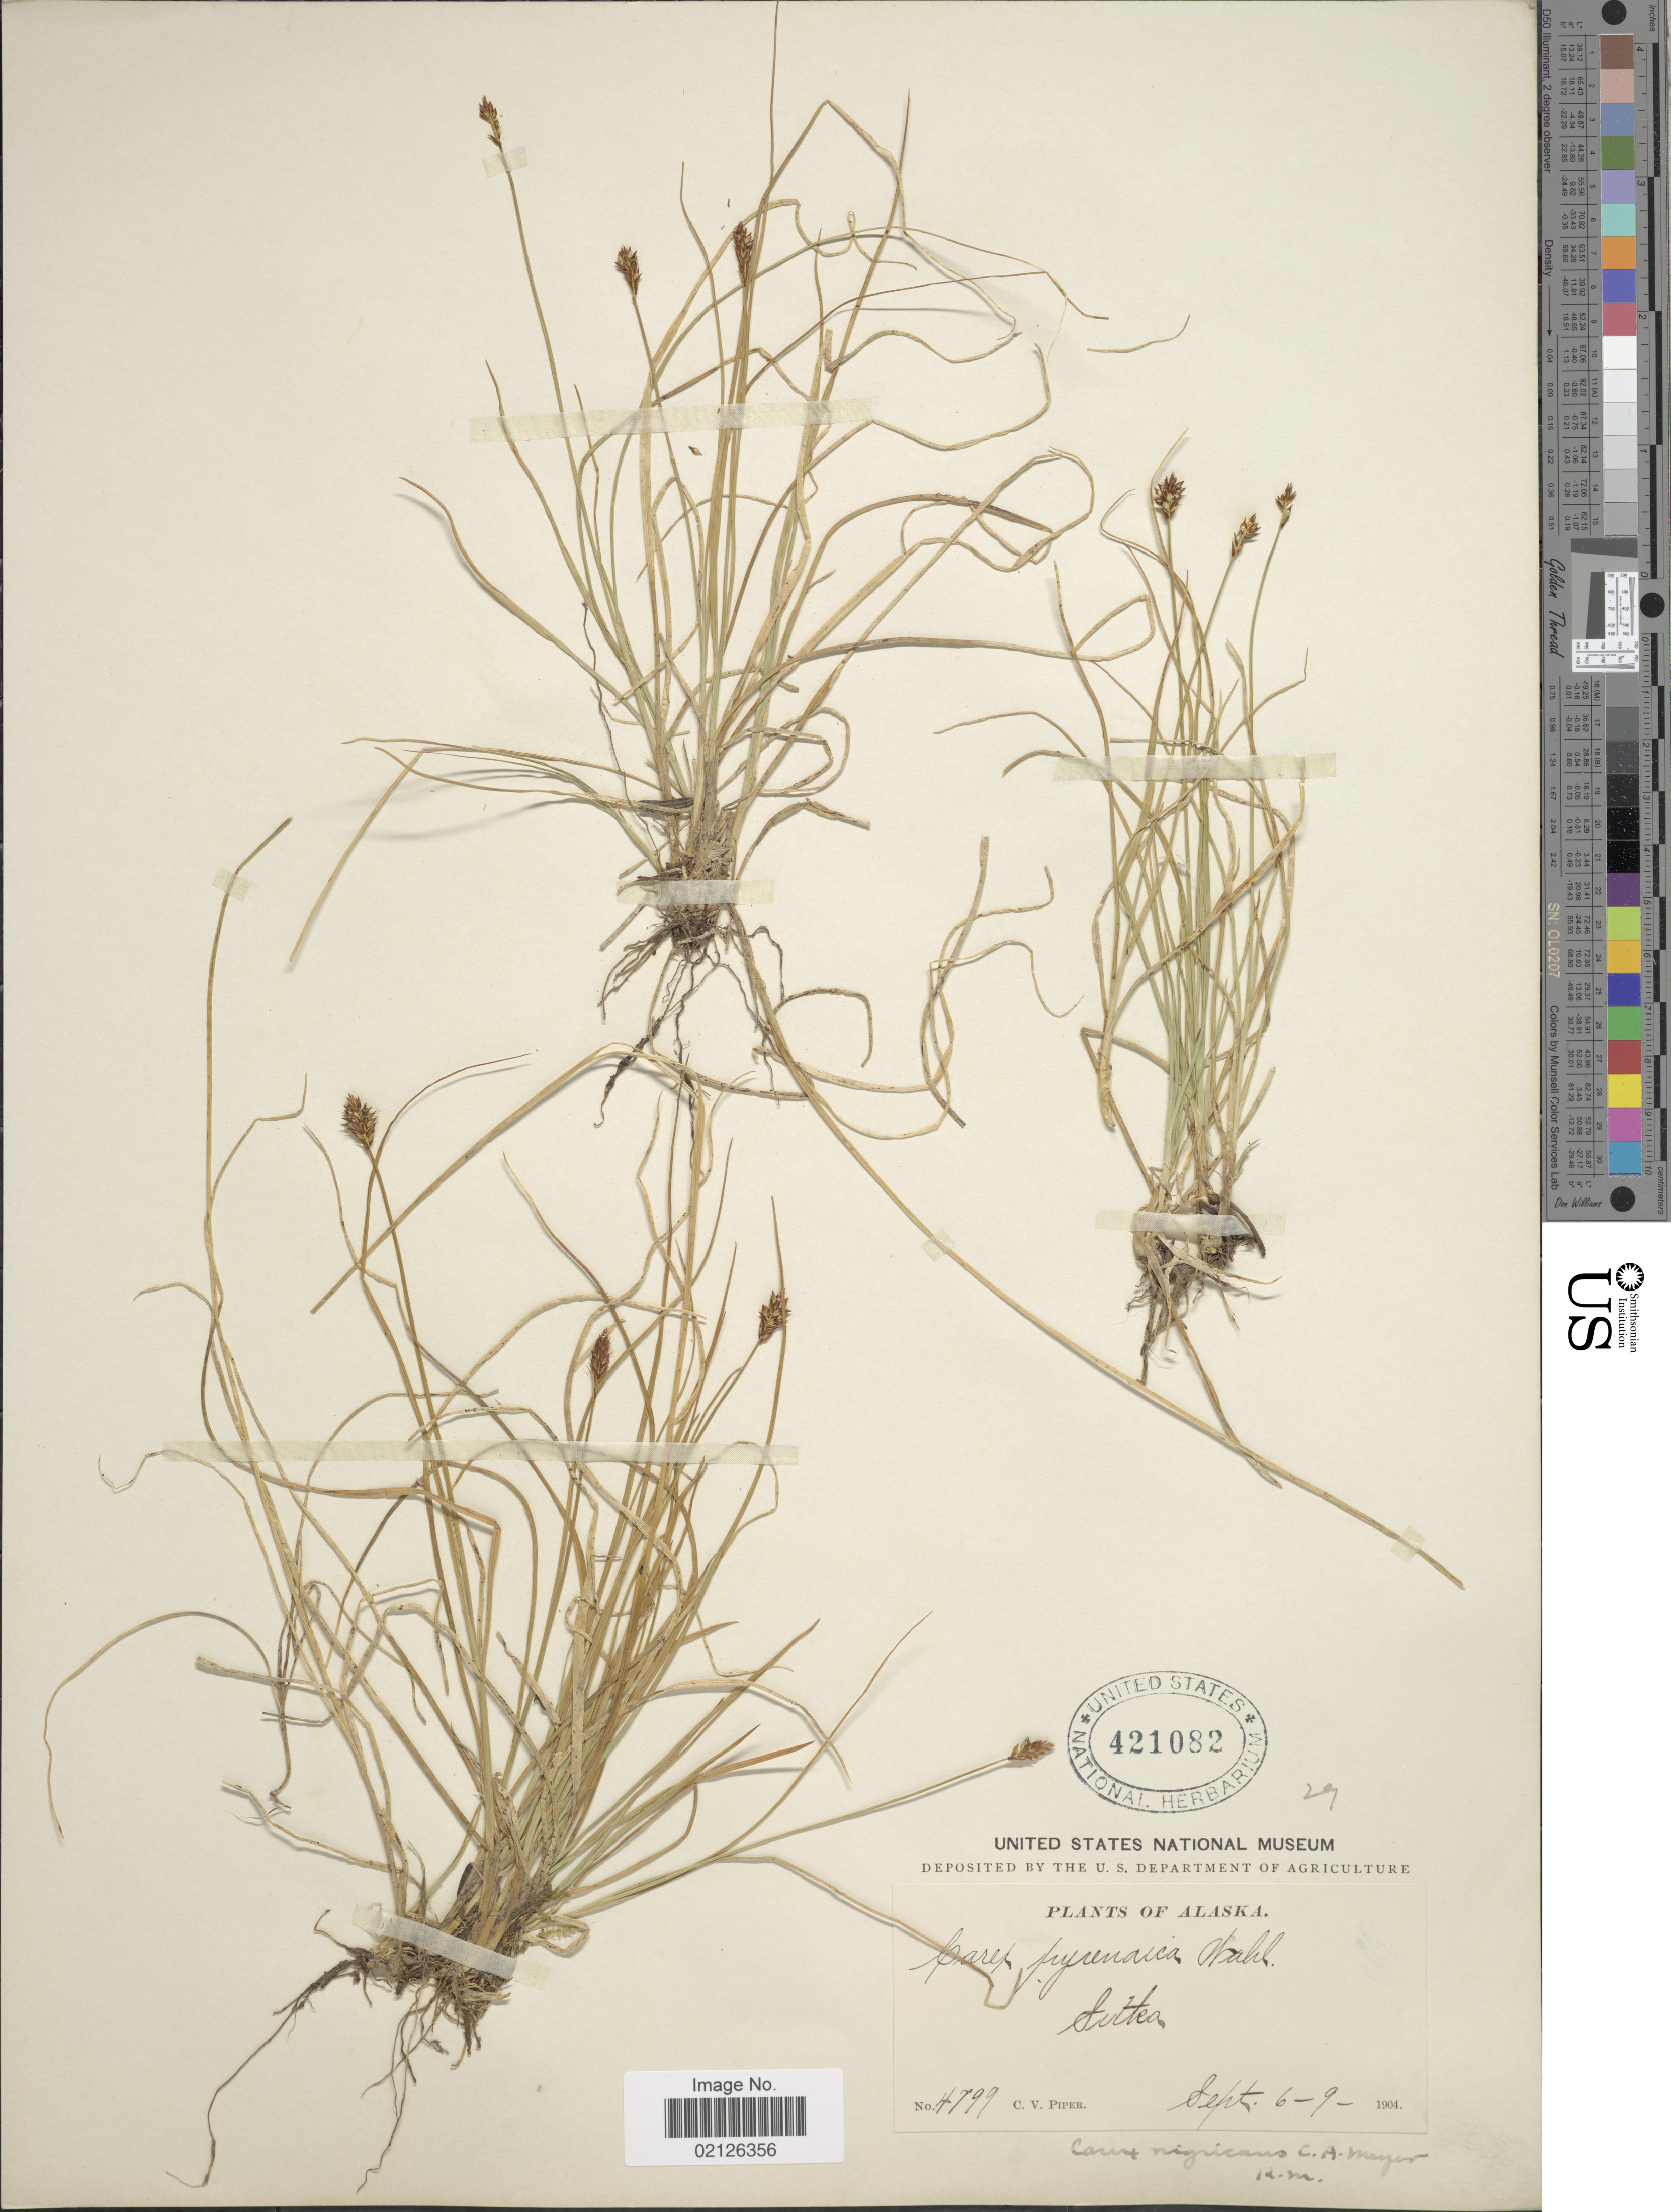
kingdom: Plantae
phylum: Tracheophyta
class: Liliopsida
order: Poales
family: Cyperaceae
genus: Carex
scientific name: Carex nigricans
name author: C.A. Mey.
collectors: C. V. Piper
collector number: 4799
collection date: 1904-09-06/1904-09-09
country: United States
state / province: Alaska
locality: Sitka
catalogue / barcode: US 421082